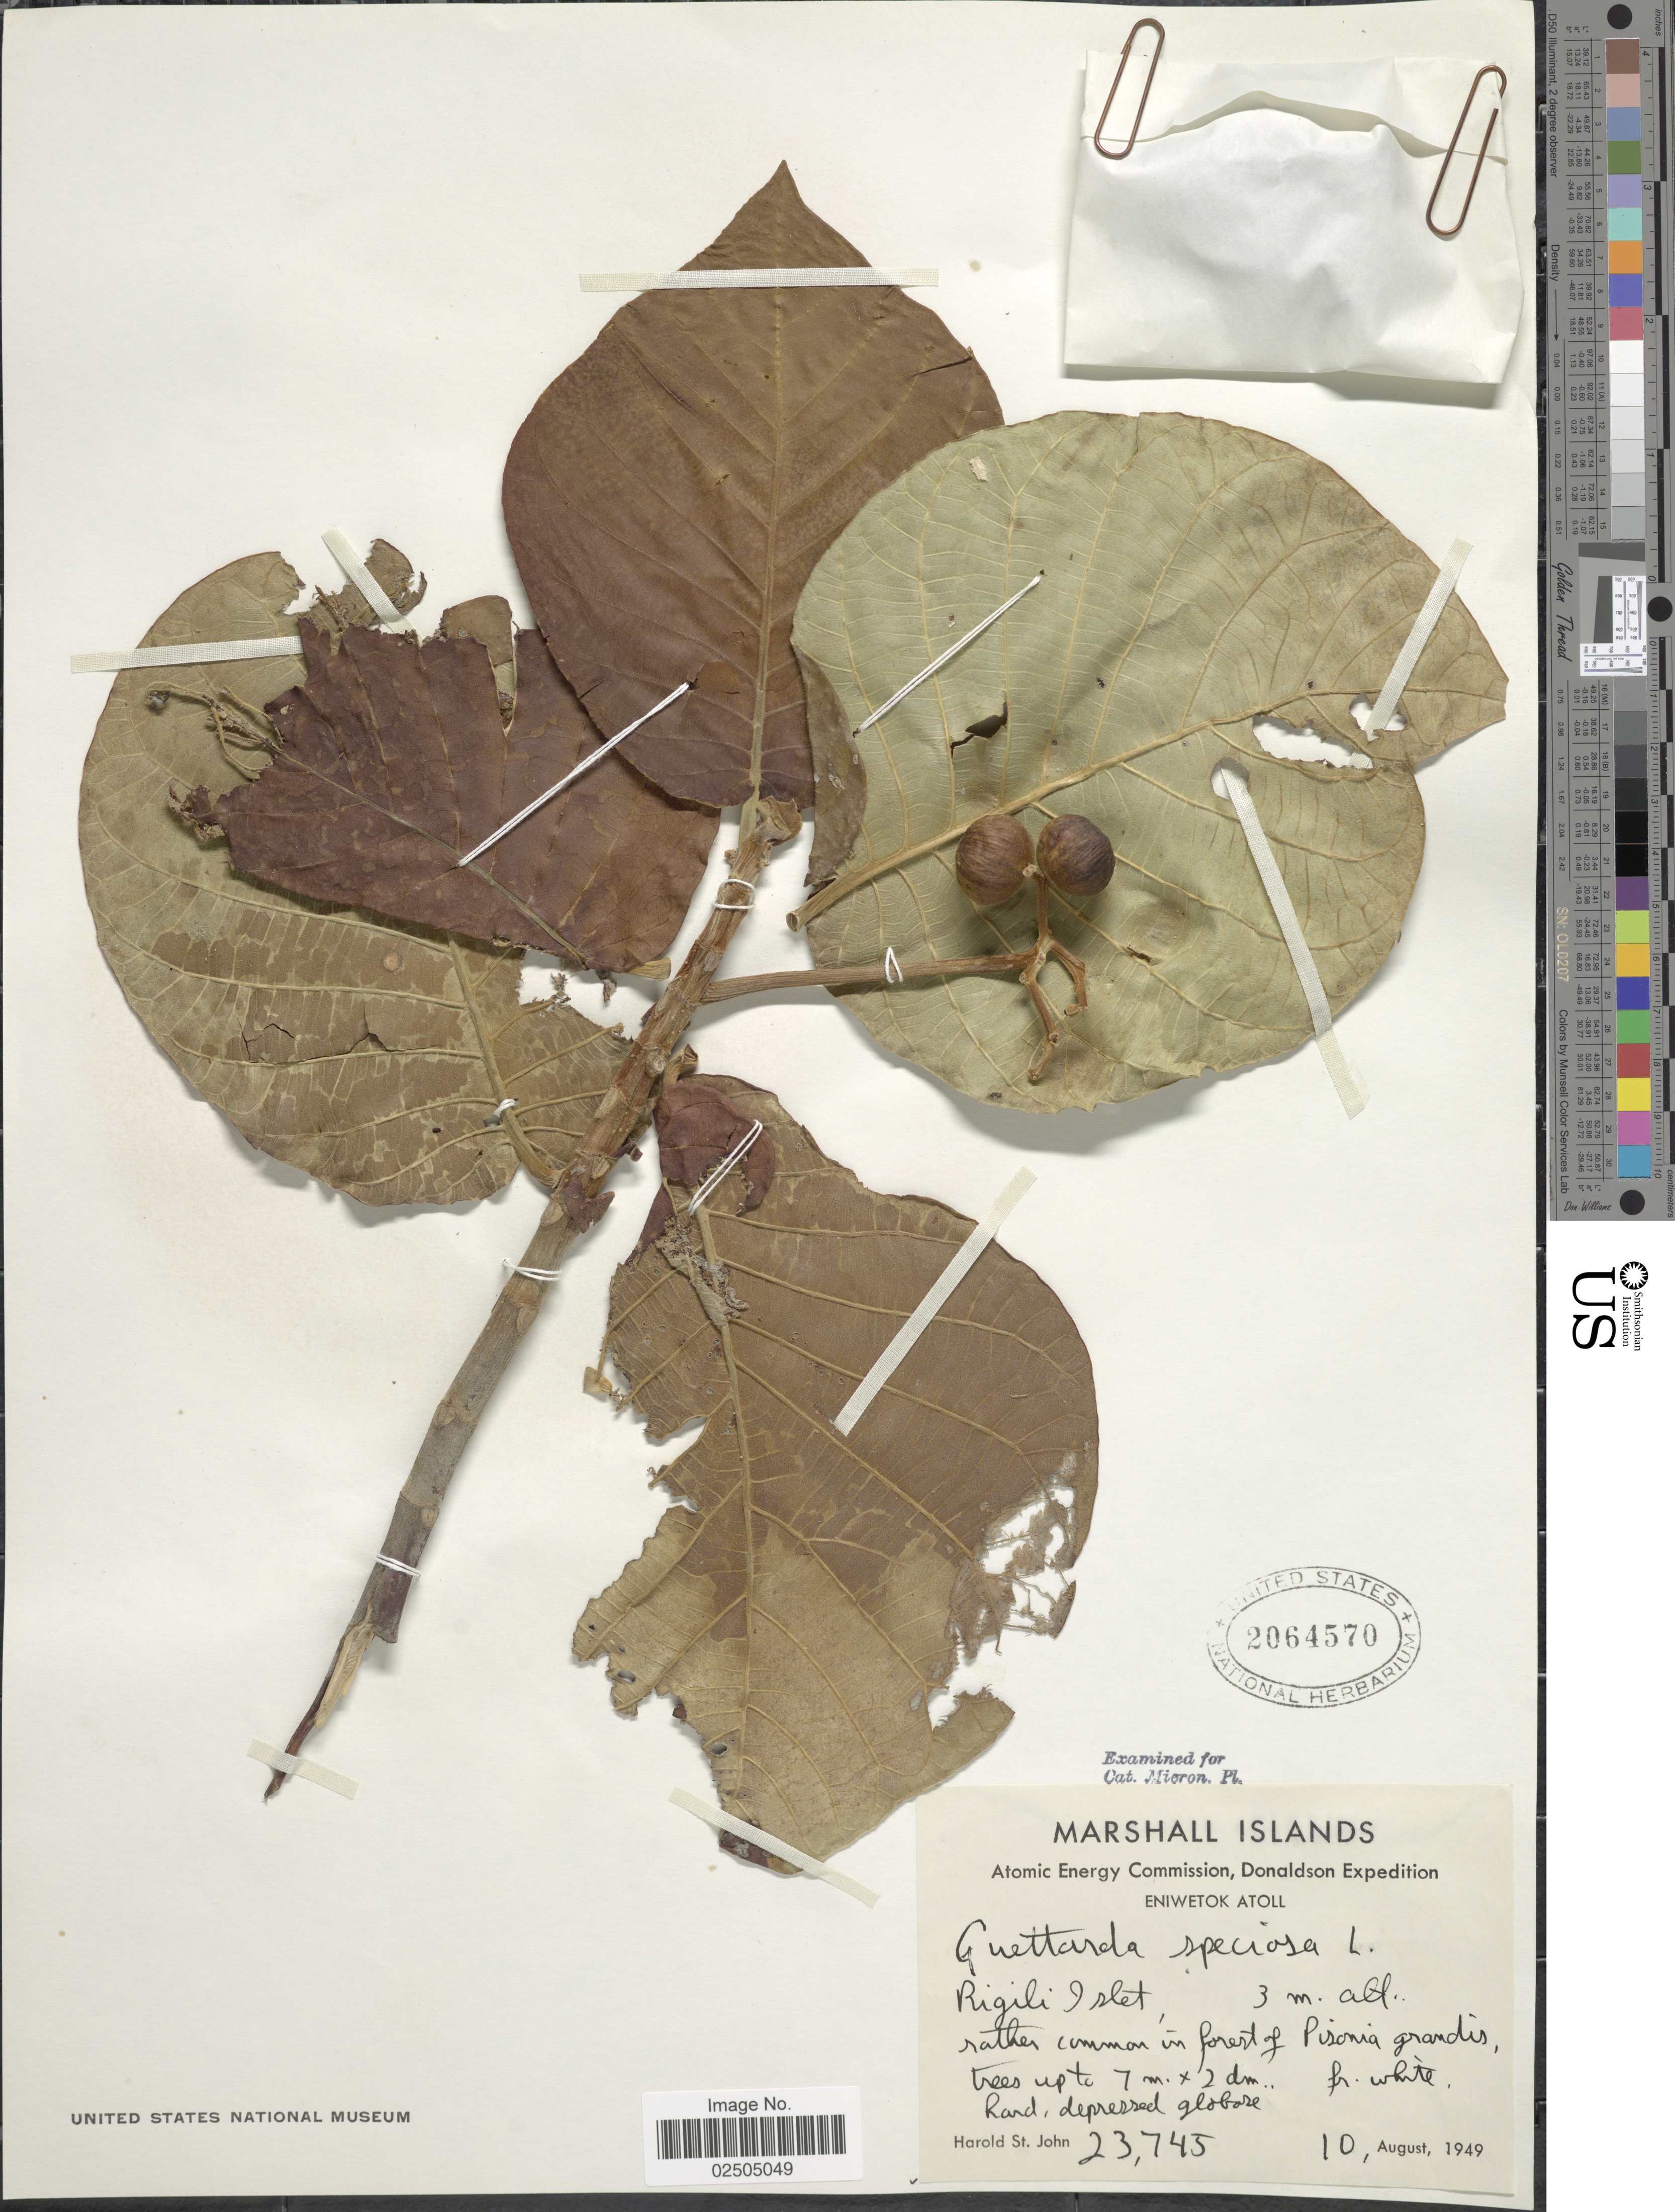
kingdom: Plantae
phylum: Tracheophyta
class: Magnoliopsida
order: Gentianales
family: Rubiaceae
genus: Guettarda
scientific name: Guettarda speciosa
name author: L.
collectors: H. St. John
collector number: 23745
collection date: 1949-08-10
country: Marshall Islands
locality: Eniwetok Atoll, Rigili Islet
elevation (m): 3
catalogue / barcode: US 2064570